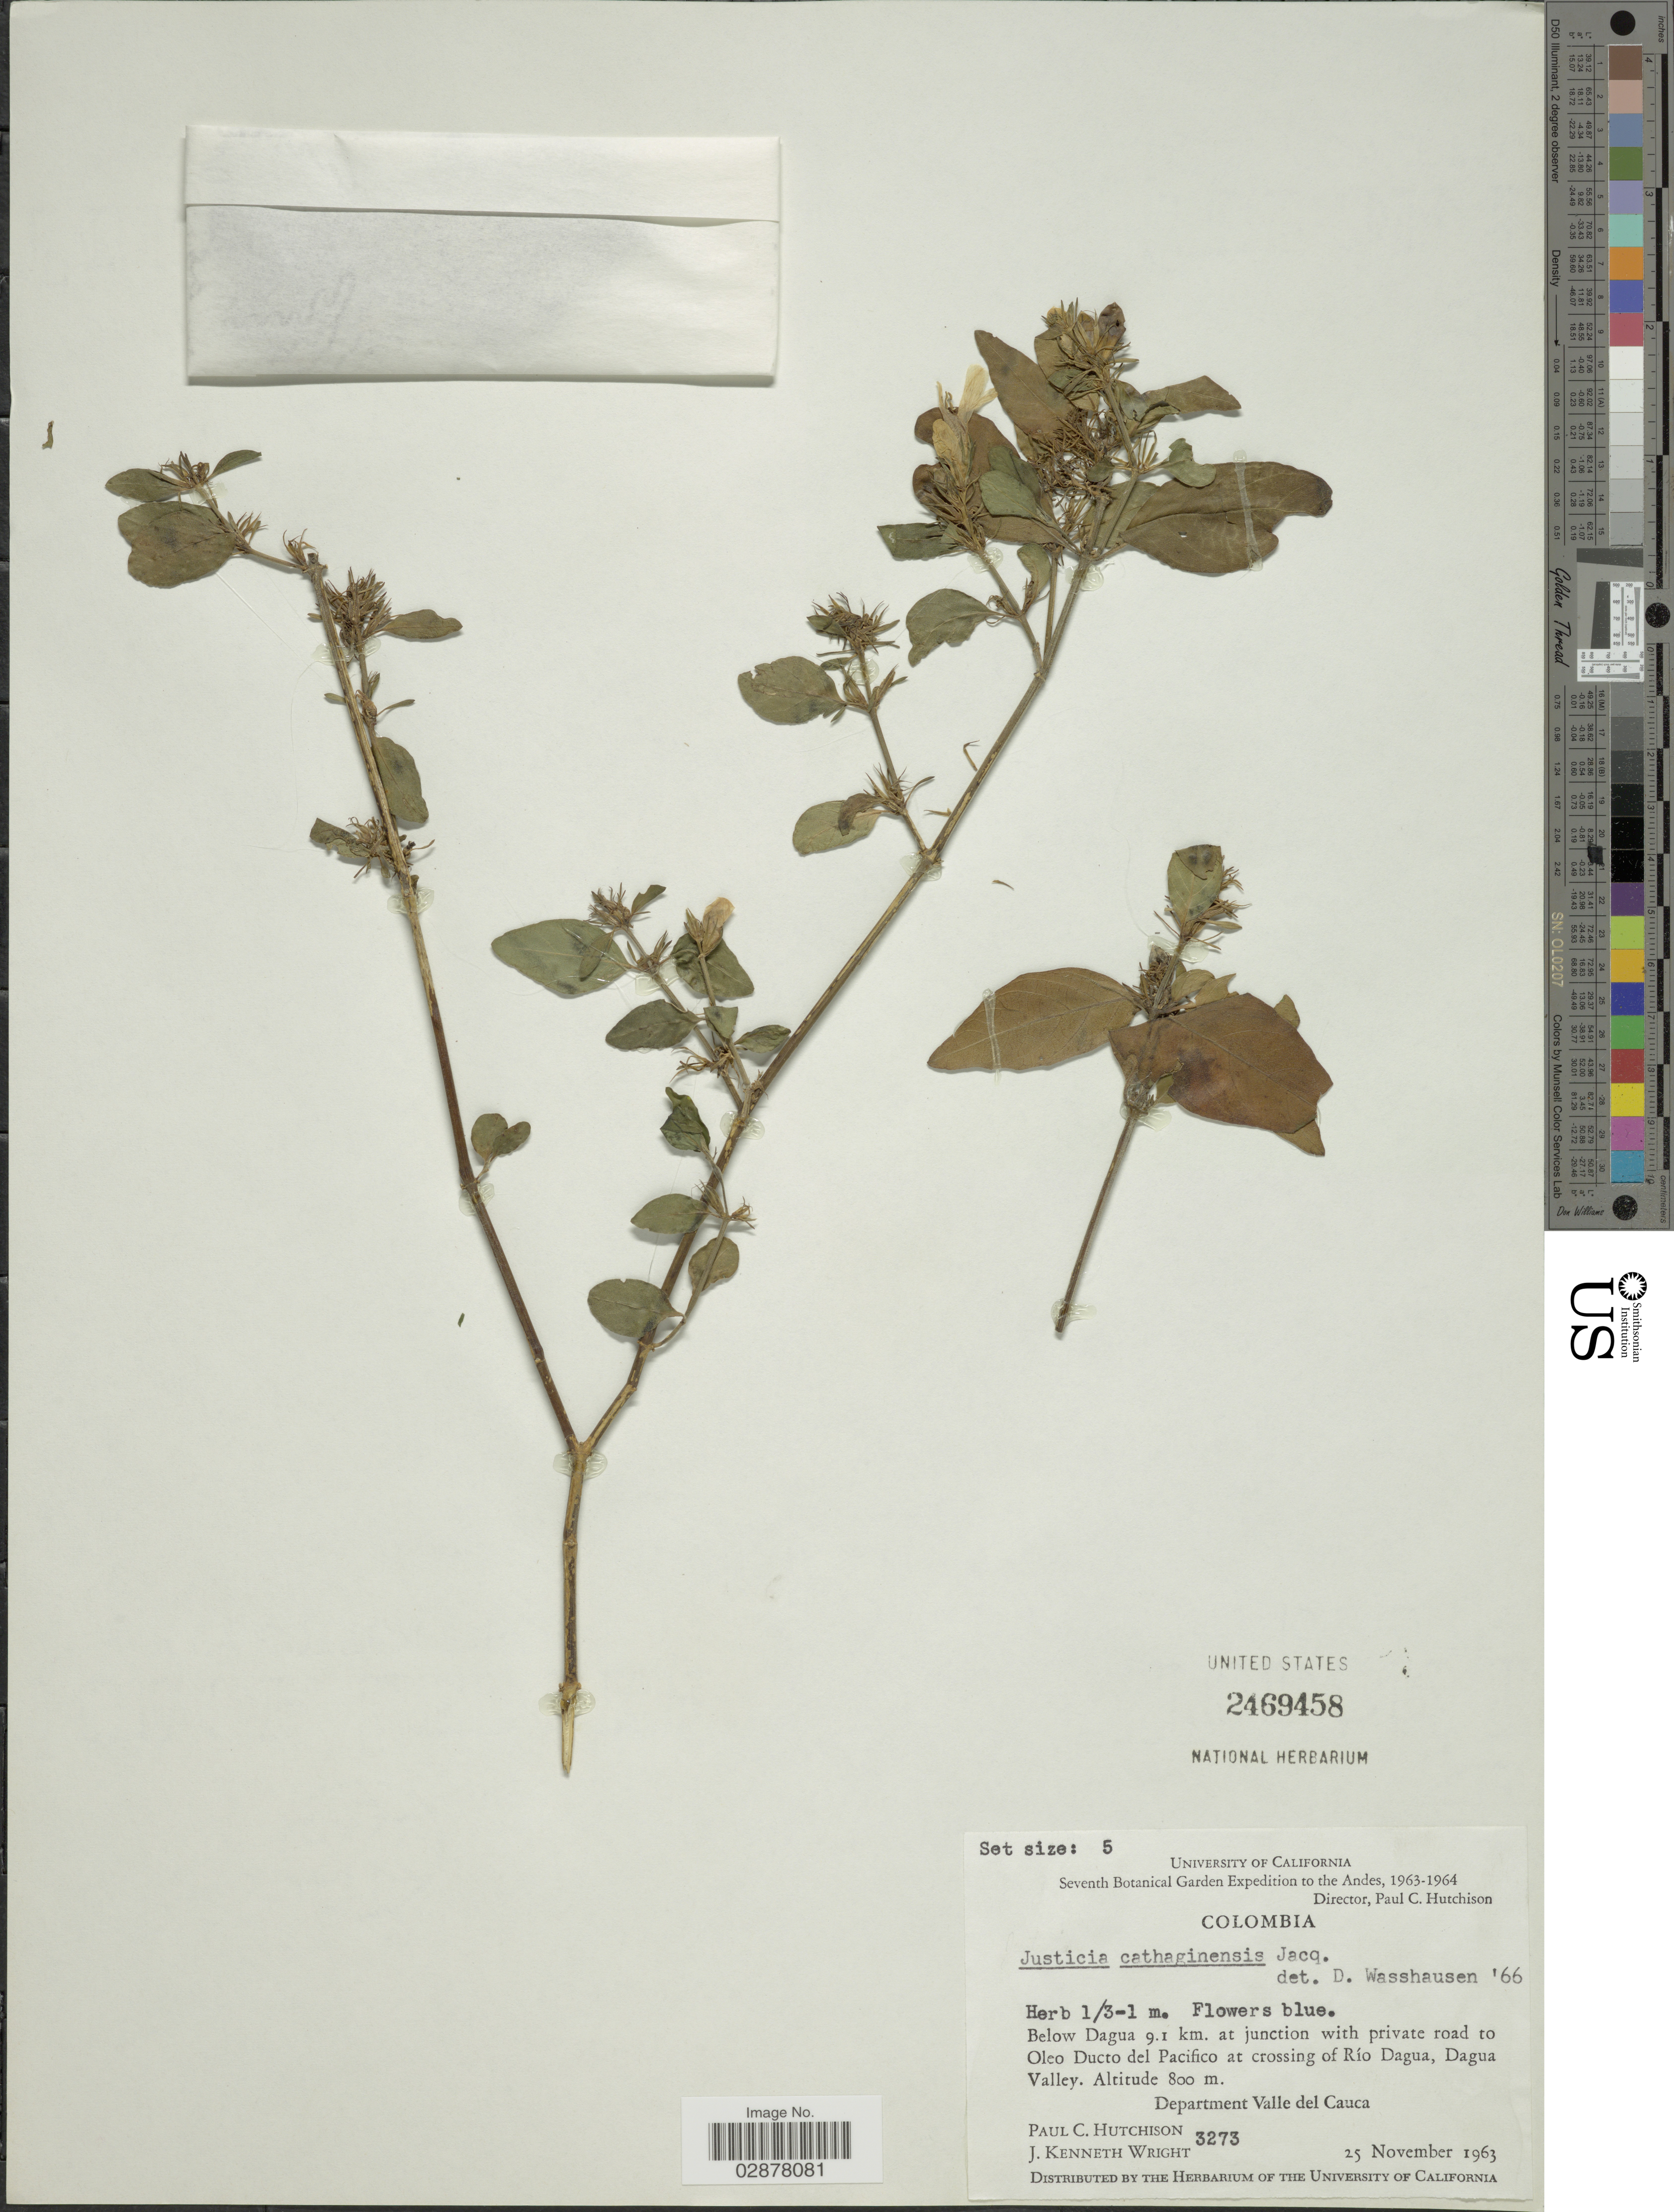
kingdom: Plantae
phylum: Tracheophyta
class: Magnoliopsida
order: Lamiales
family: Acanthaceae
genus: Justicia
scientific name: Justicia carthaginensis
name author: Jacq.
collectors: P. C. Hutchison & J. K. Wright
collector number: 3273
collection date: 1963-11-25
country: Colombia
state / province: Valle del Cauca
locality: Below Dagua 9.1 km. at junction with private road to Oleo Ducto del Pacifico at crossing of Río Dagua, Dagua Valley, Department Valle del Cauca.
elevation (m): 800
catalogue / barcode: US 2469458